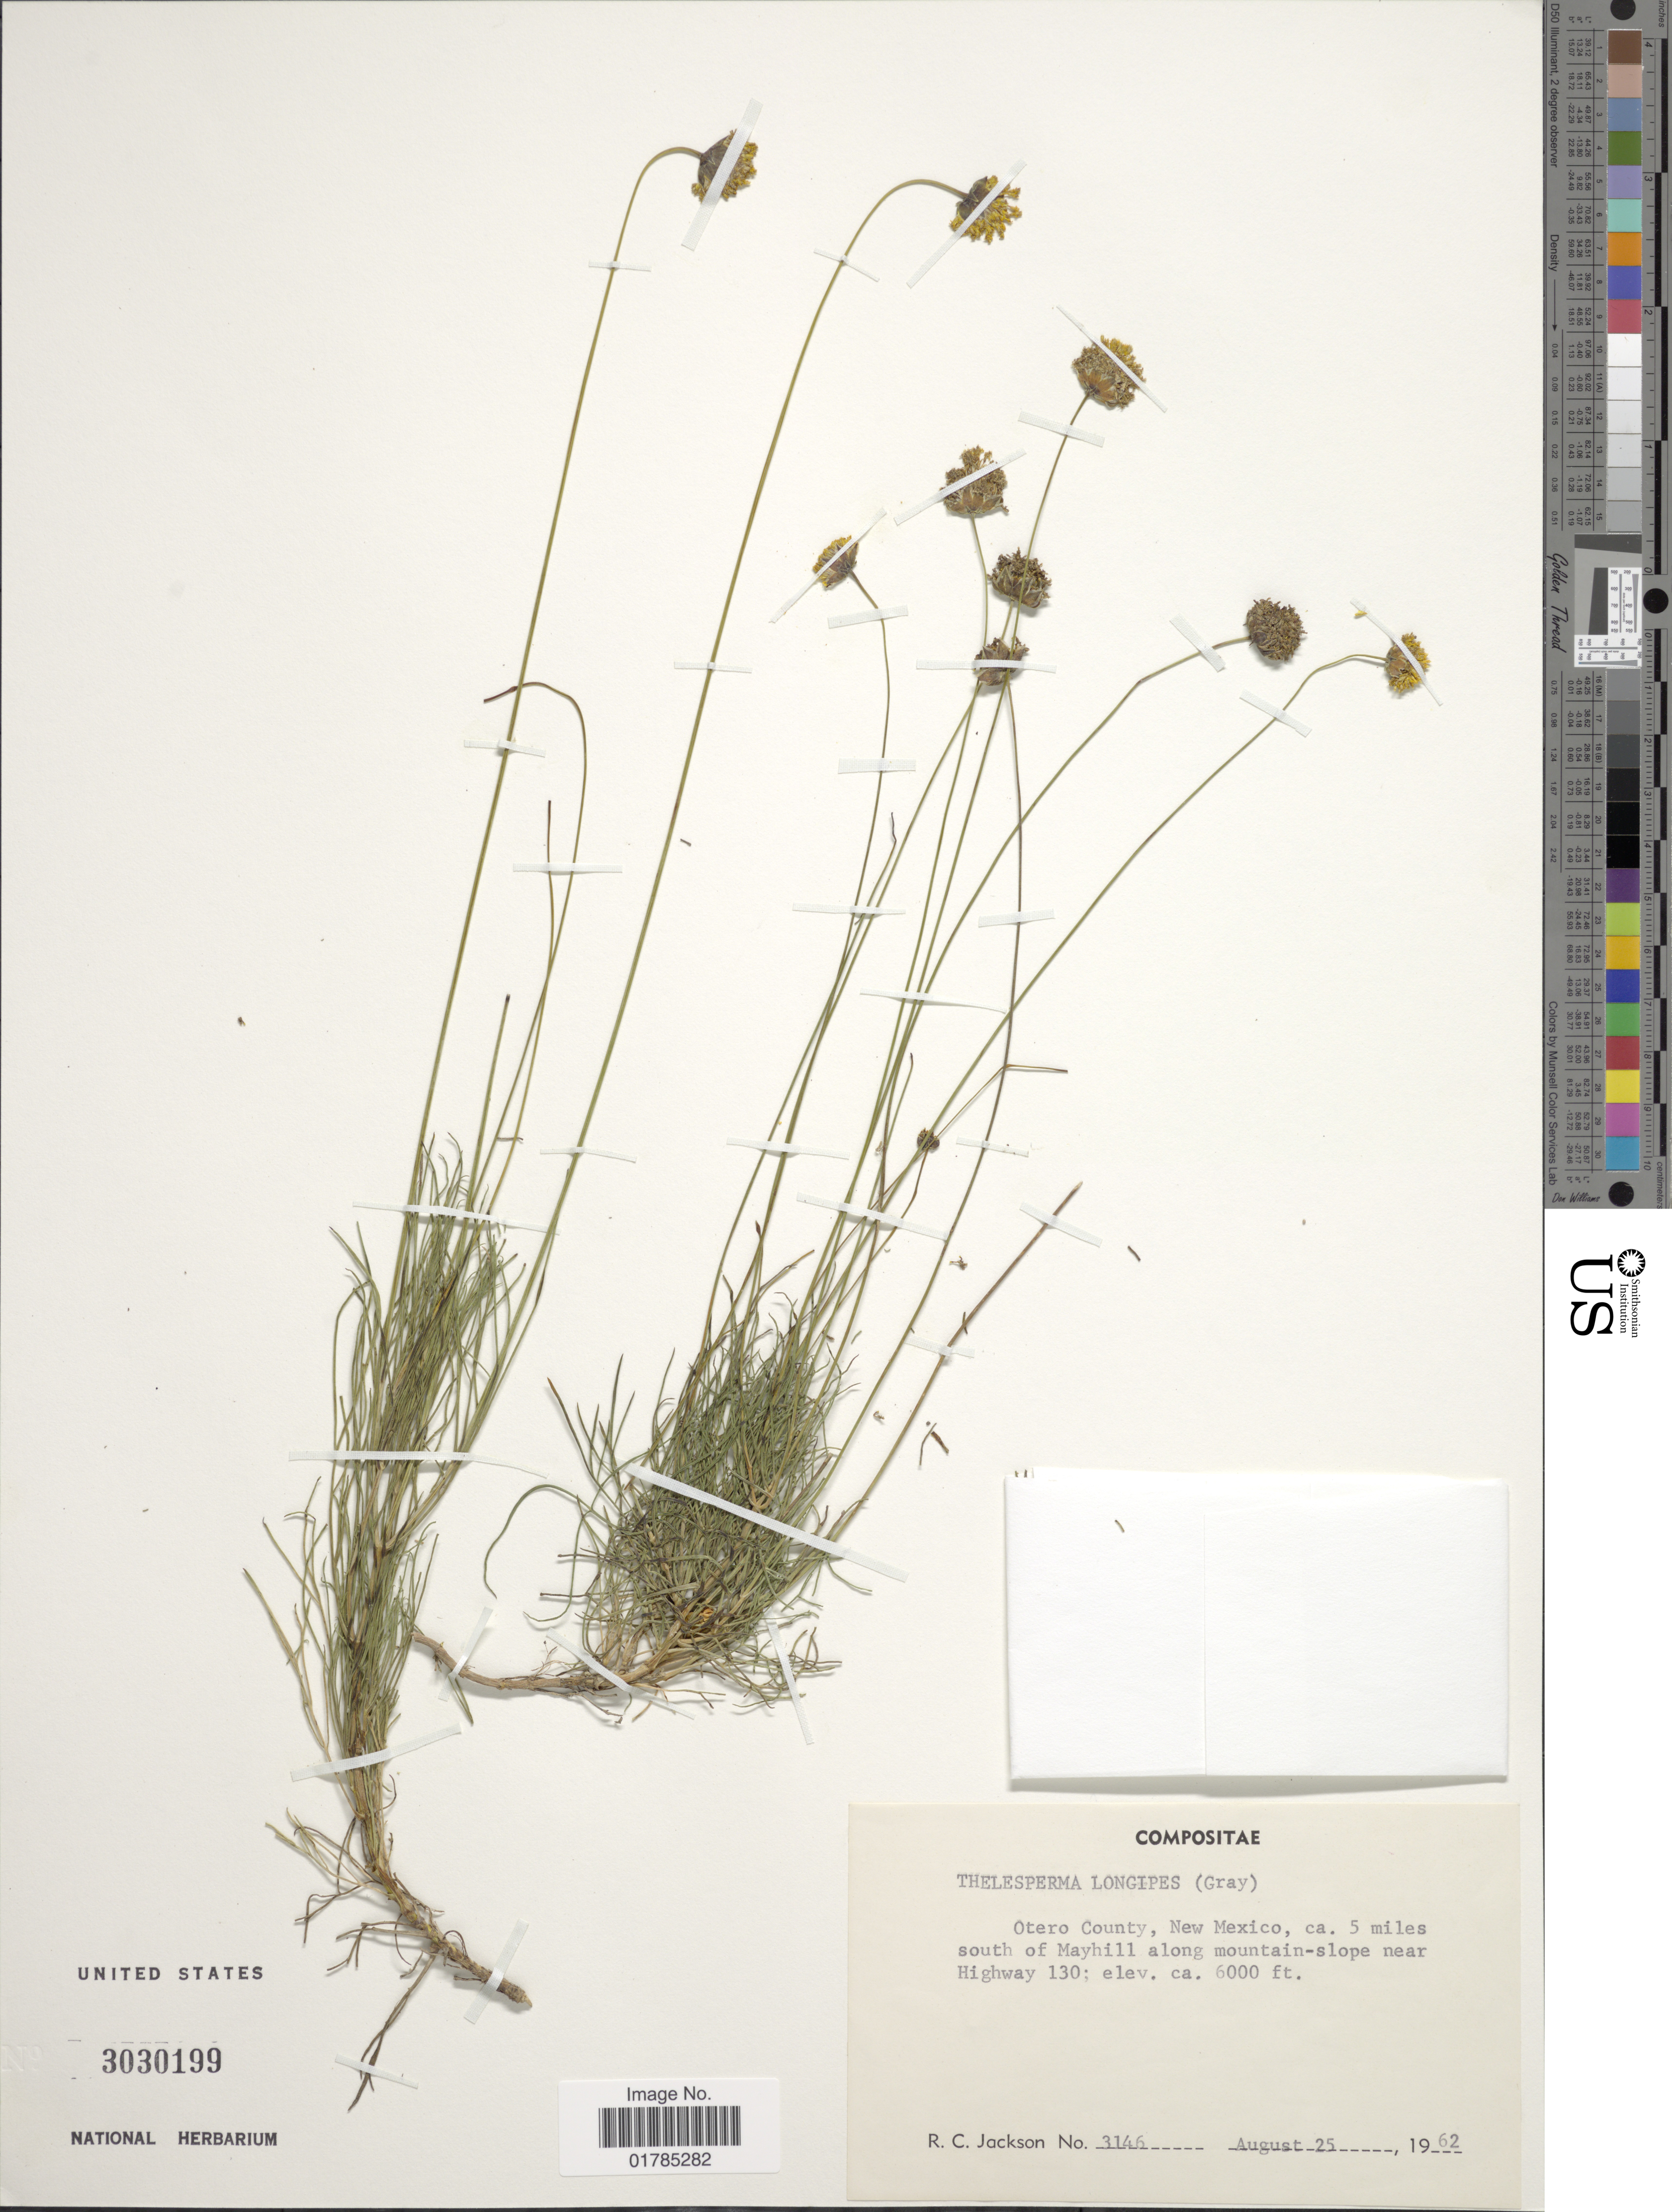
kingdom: Plantae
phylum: Tracheophyta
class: Magnoliopsida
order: Asterales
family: Asteraceae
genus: Thelesperma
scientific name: Thelesperma longipes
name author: A. Gray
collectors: R. C. Jackson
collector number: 3146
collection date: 1962-08-25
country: United States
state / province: New Mexico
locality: Otero County, ca. 5 miles south of Mayhill along mountain-slope near Highway 130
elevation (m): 1829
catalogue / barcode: US 3030199